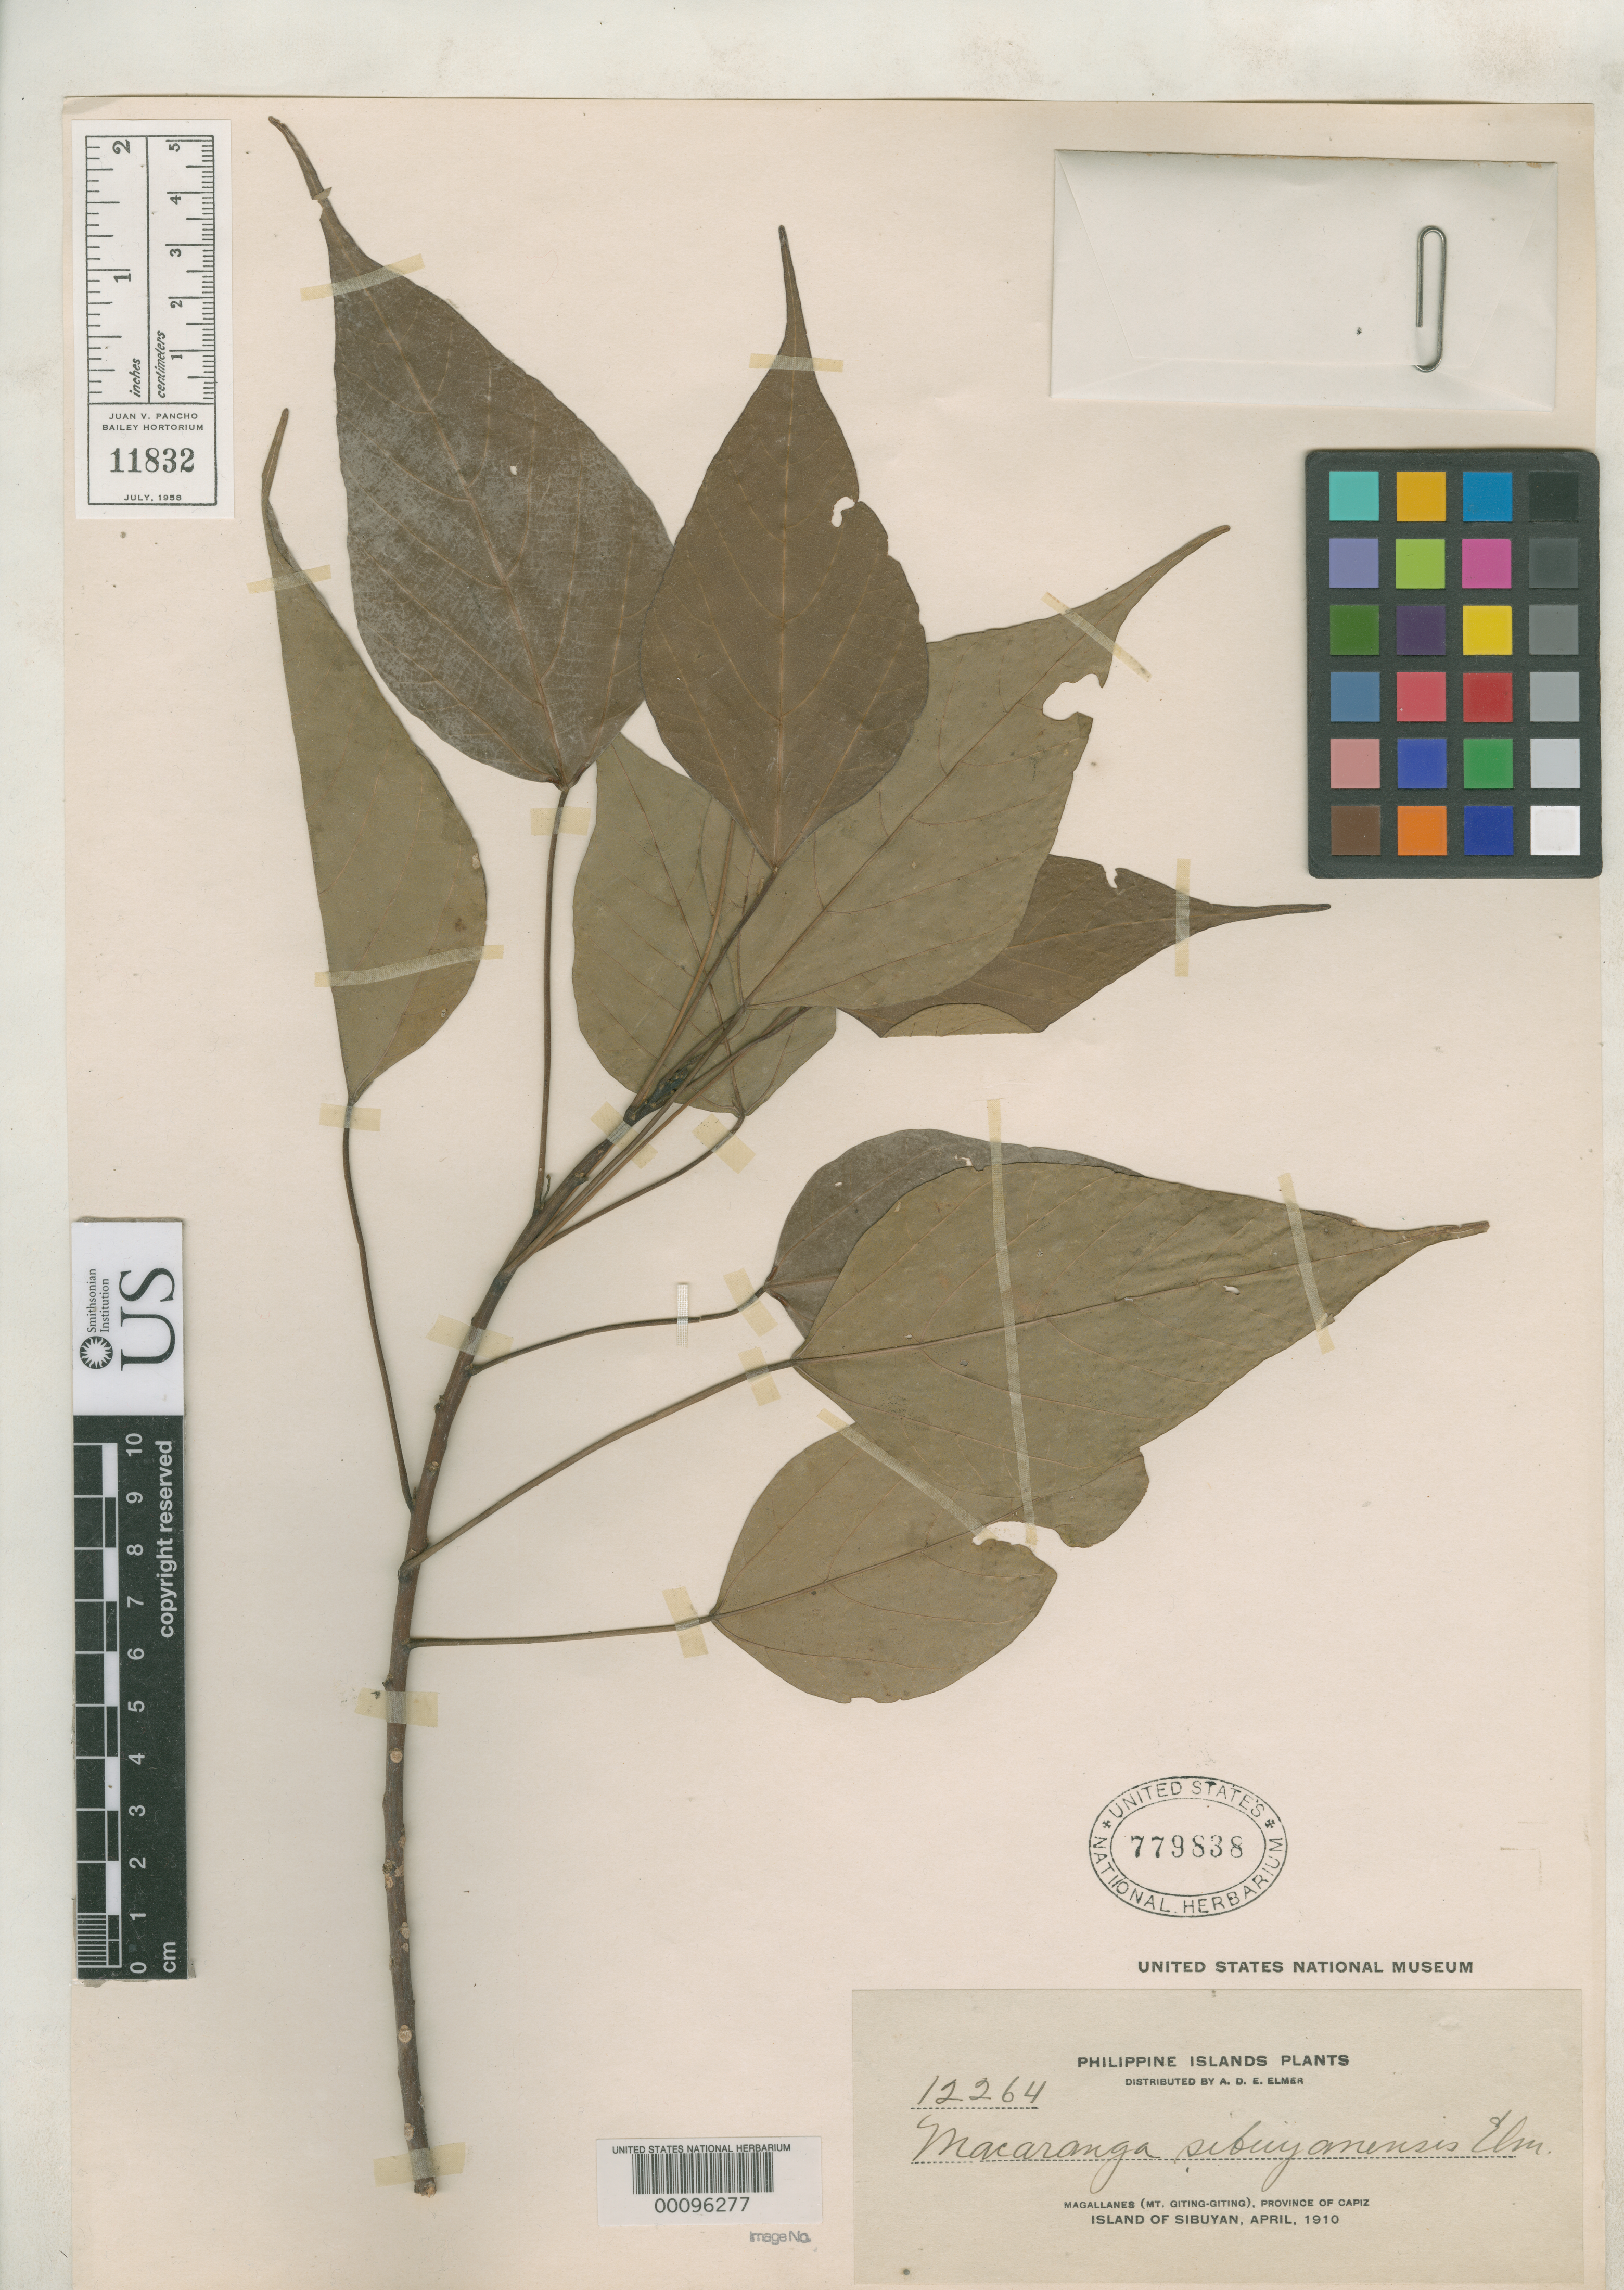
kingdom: Plantae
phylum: Tracheophyta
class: Magnoliopsida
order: Malpighiales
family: Euphorbiaceae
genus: Macaranga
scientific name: Macaranga sibuyanensis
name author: Elmer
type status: Isotype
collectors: A. D. E. Elmer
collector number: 12264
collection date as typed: Apr 1910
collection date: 1910-04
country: Philippines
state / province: Mimaropa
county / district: Romblon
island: Sibuyan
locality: Magallanes (Mt. Giting-Giting), Province of Capiz, Island of Sibuyan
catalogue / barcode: US 779838